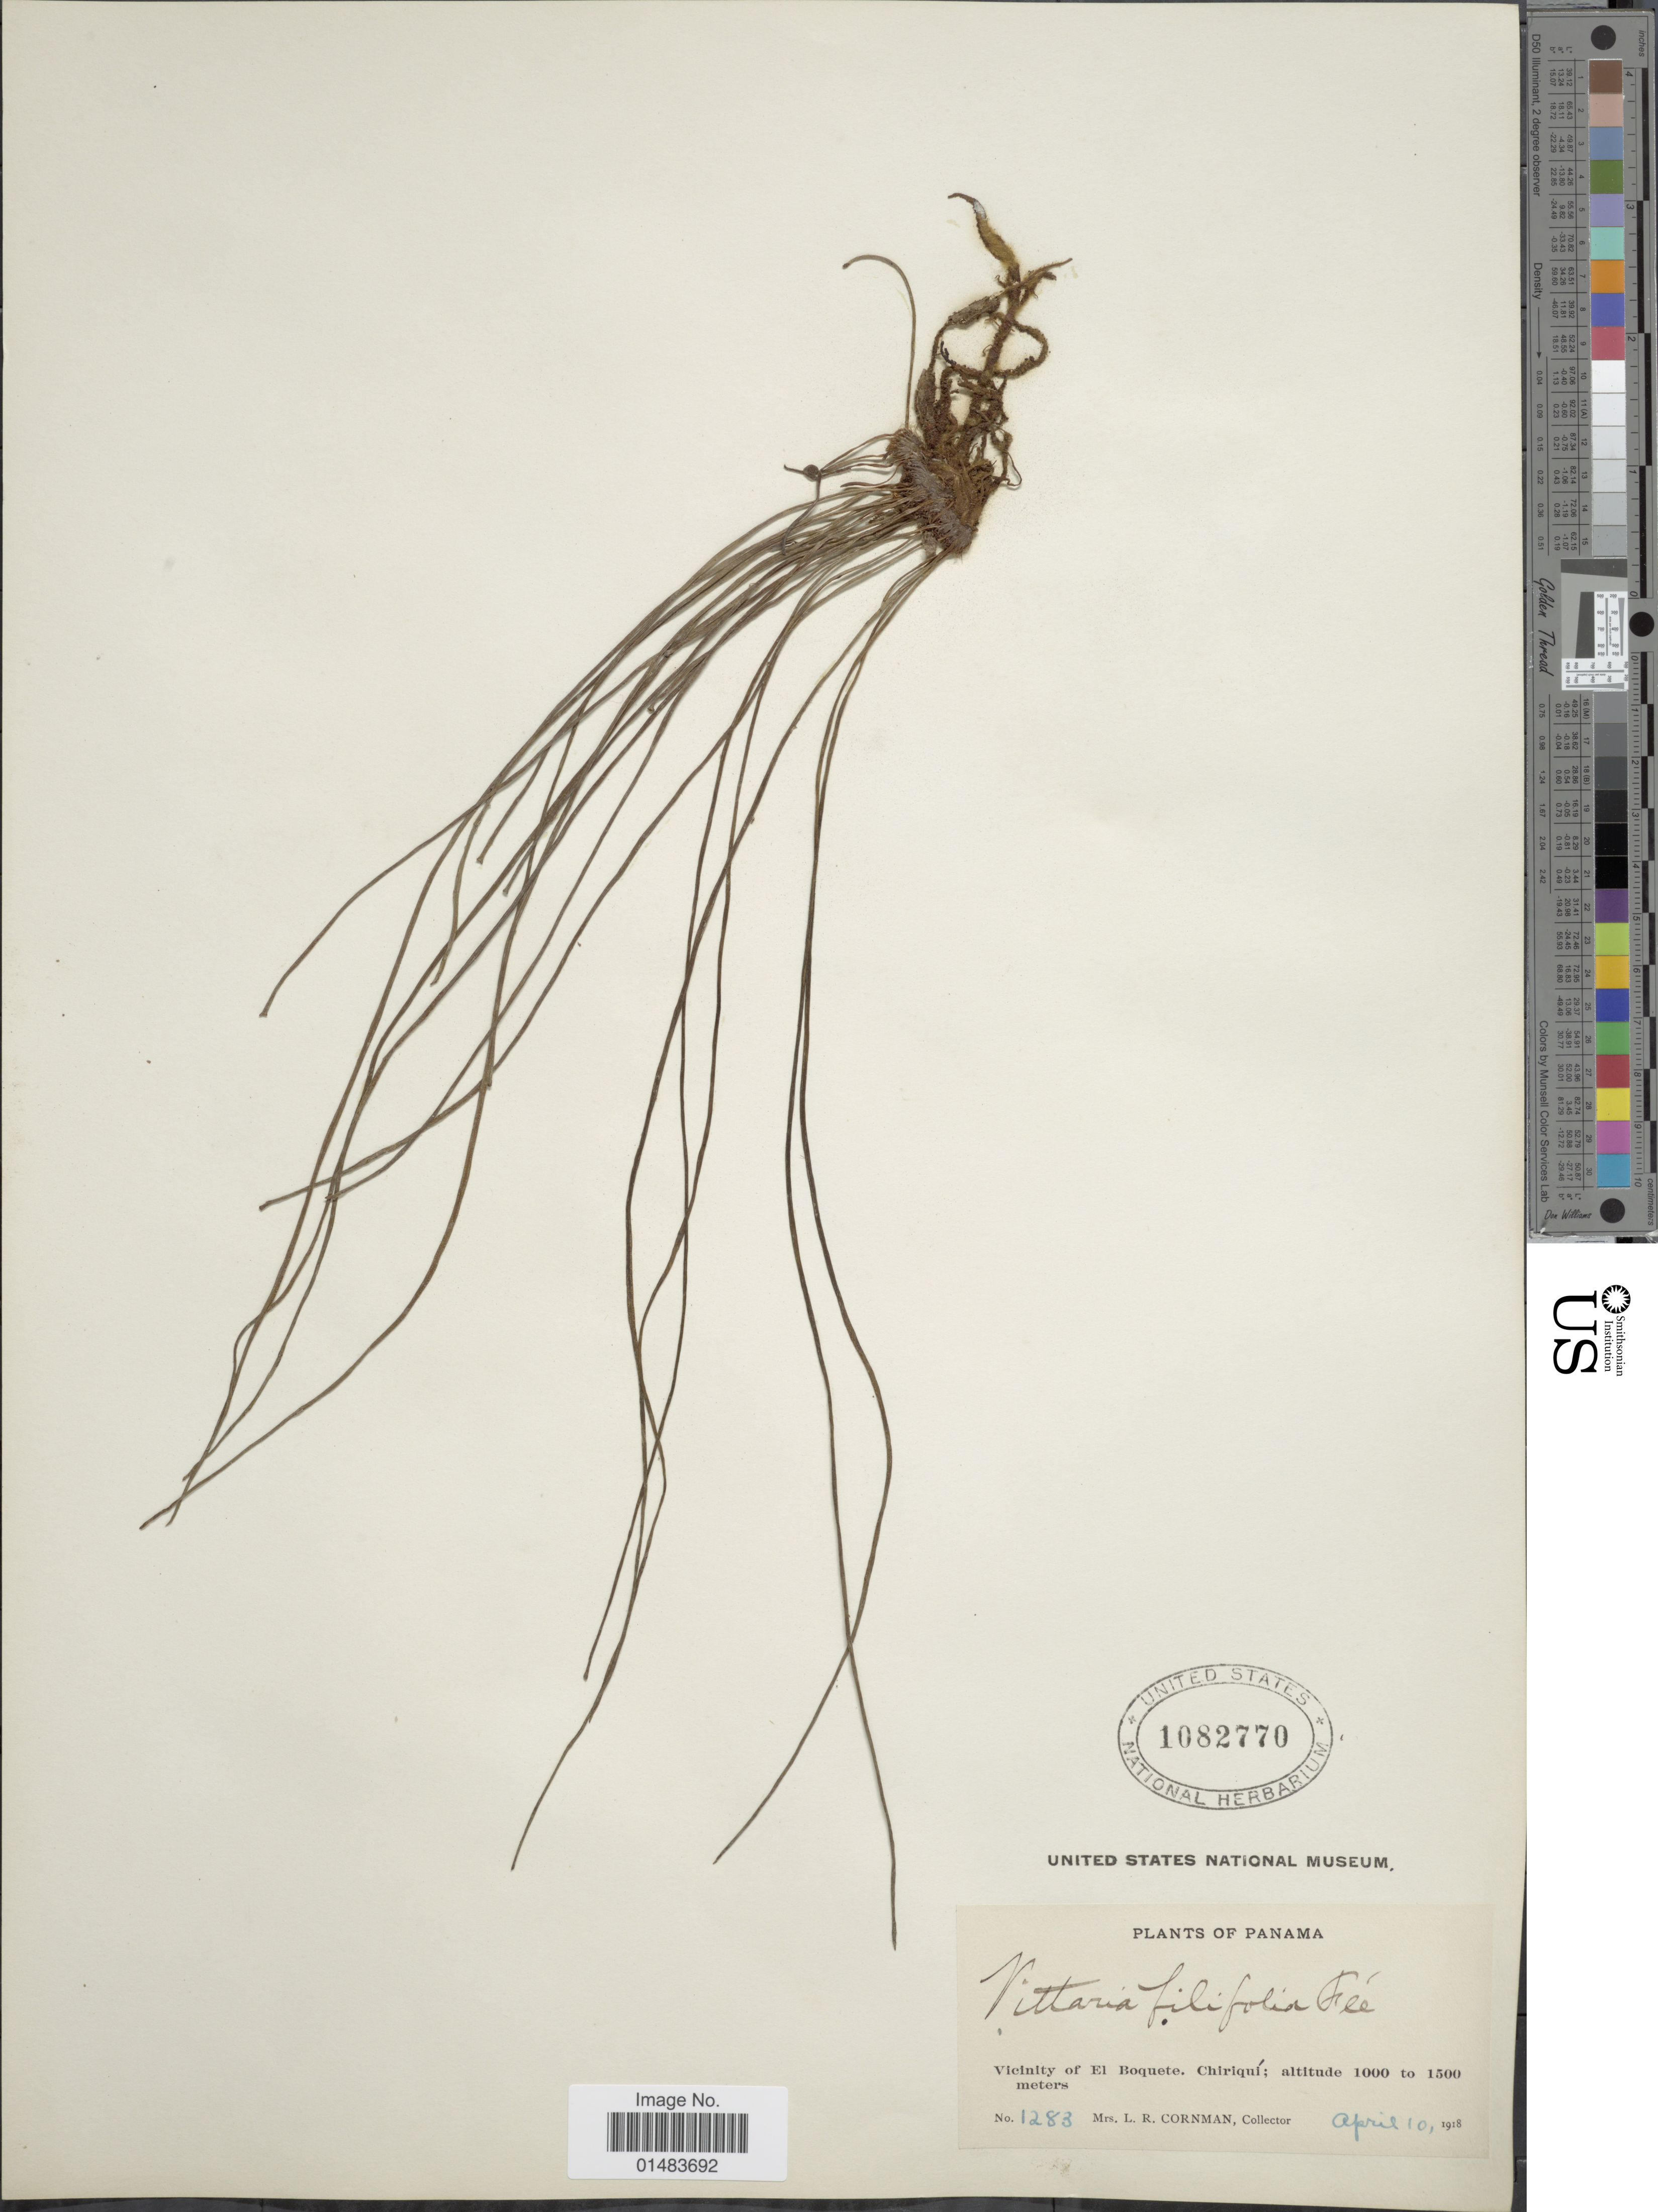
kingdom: Plantae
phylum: Tracheophyta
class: Polypodiopsida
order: Polypodiales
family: Pteridaceae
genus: Vittaria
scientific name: Vittaria graminifolia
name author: Kaulf.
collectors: L. Cornman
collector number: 1283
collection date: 1918-04-10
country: Panama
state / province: Chiriqui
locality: Plants of Panama, Vicinity of El Boquete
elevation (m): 1000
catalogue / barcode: US 1082770